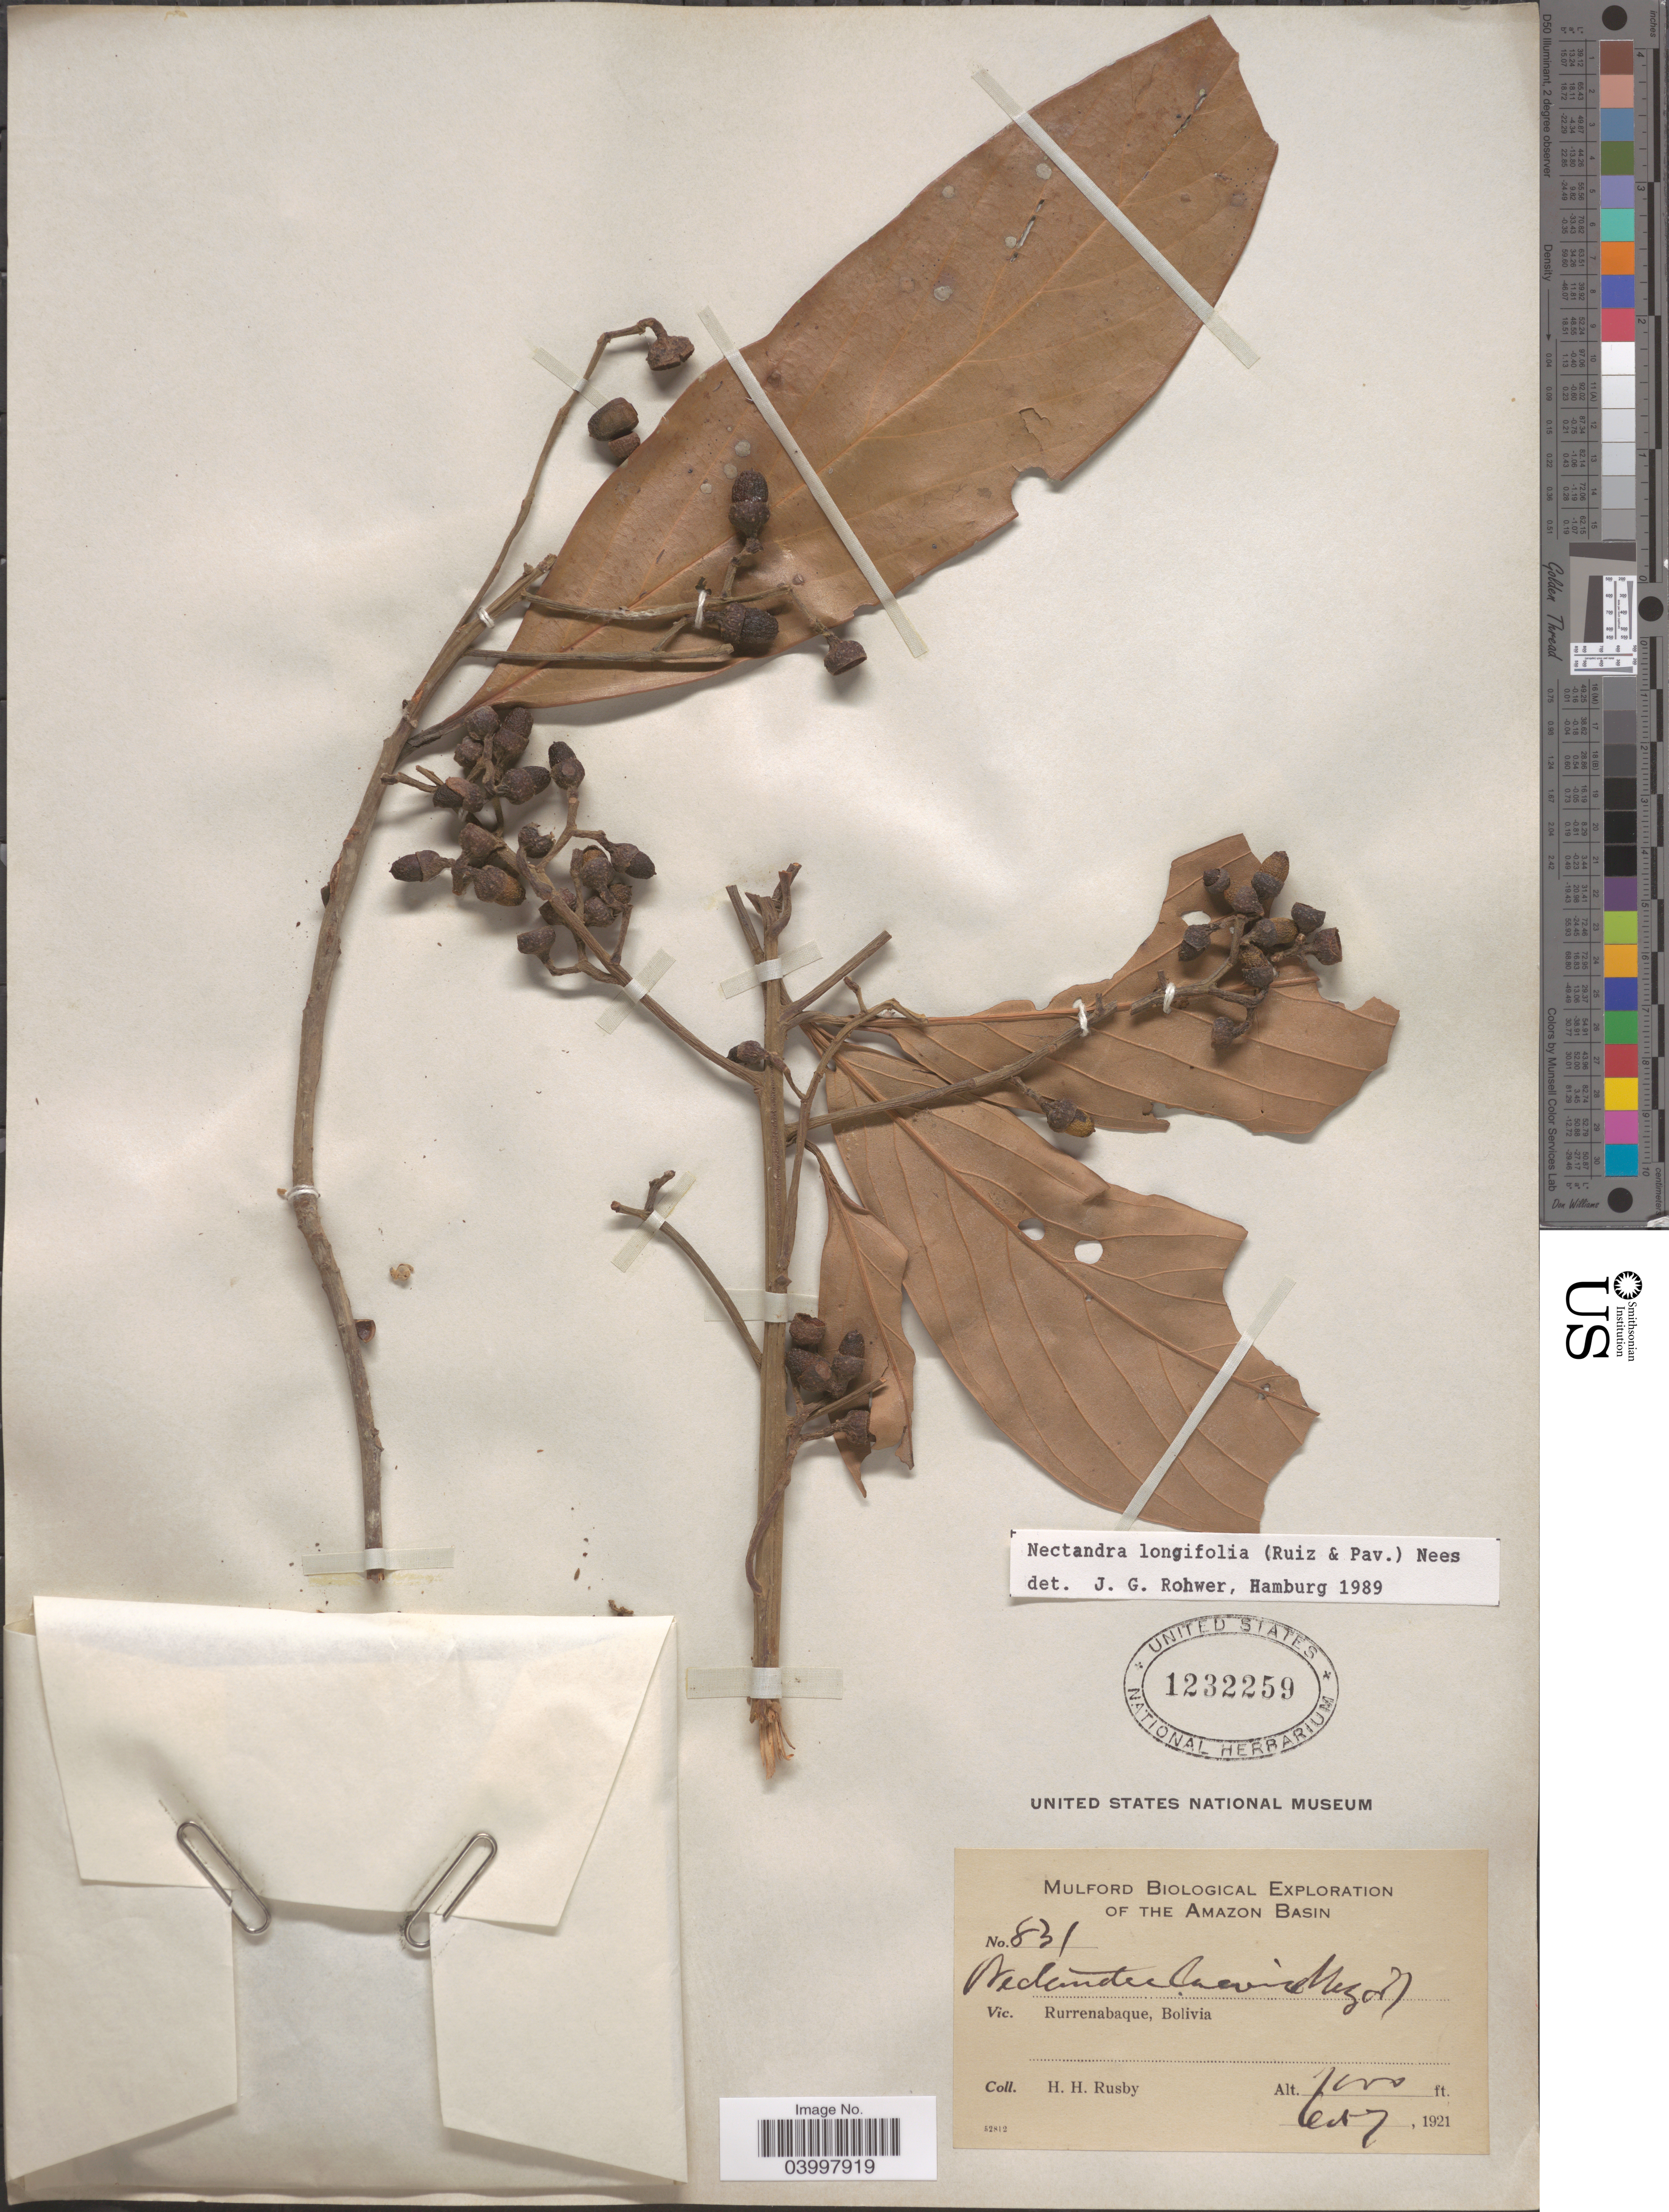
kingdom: Plantae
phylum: Tracheophyta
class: Magnoliopsida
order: Laurales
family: Lauraceae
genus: Nectandra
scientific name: Nectandra longifolia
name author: (Ruiz & Pav.) Nees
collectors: H. H. Rusby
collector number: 831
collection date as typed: Oct 7, 1921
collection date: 1921-10-07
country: Bolivia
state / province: Beni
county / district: José Ballivián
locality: Rurrenabaque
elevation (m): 305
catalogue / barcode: US 1232259